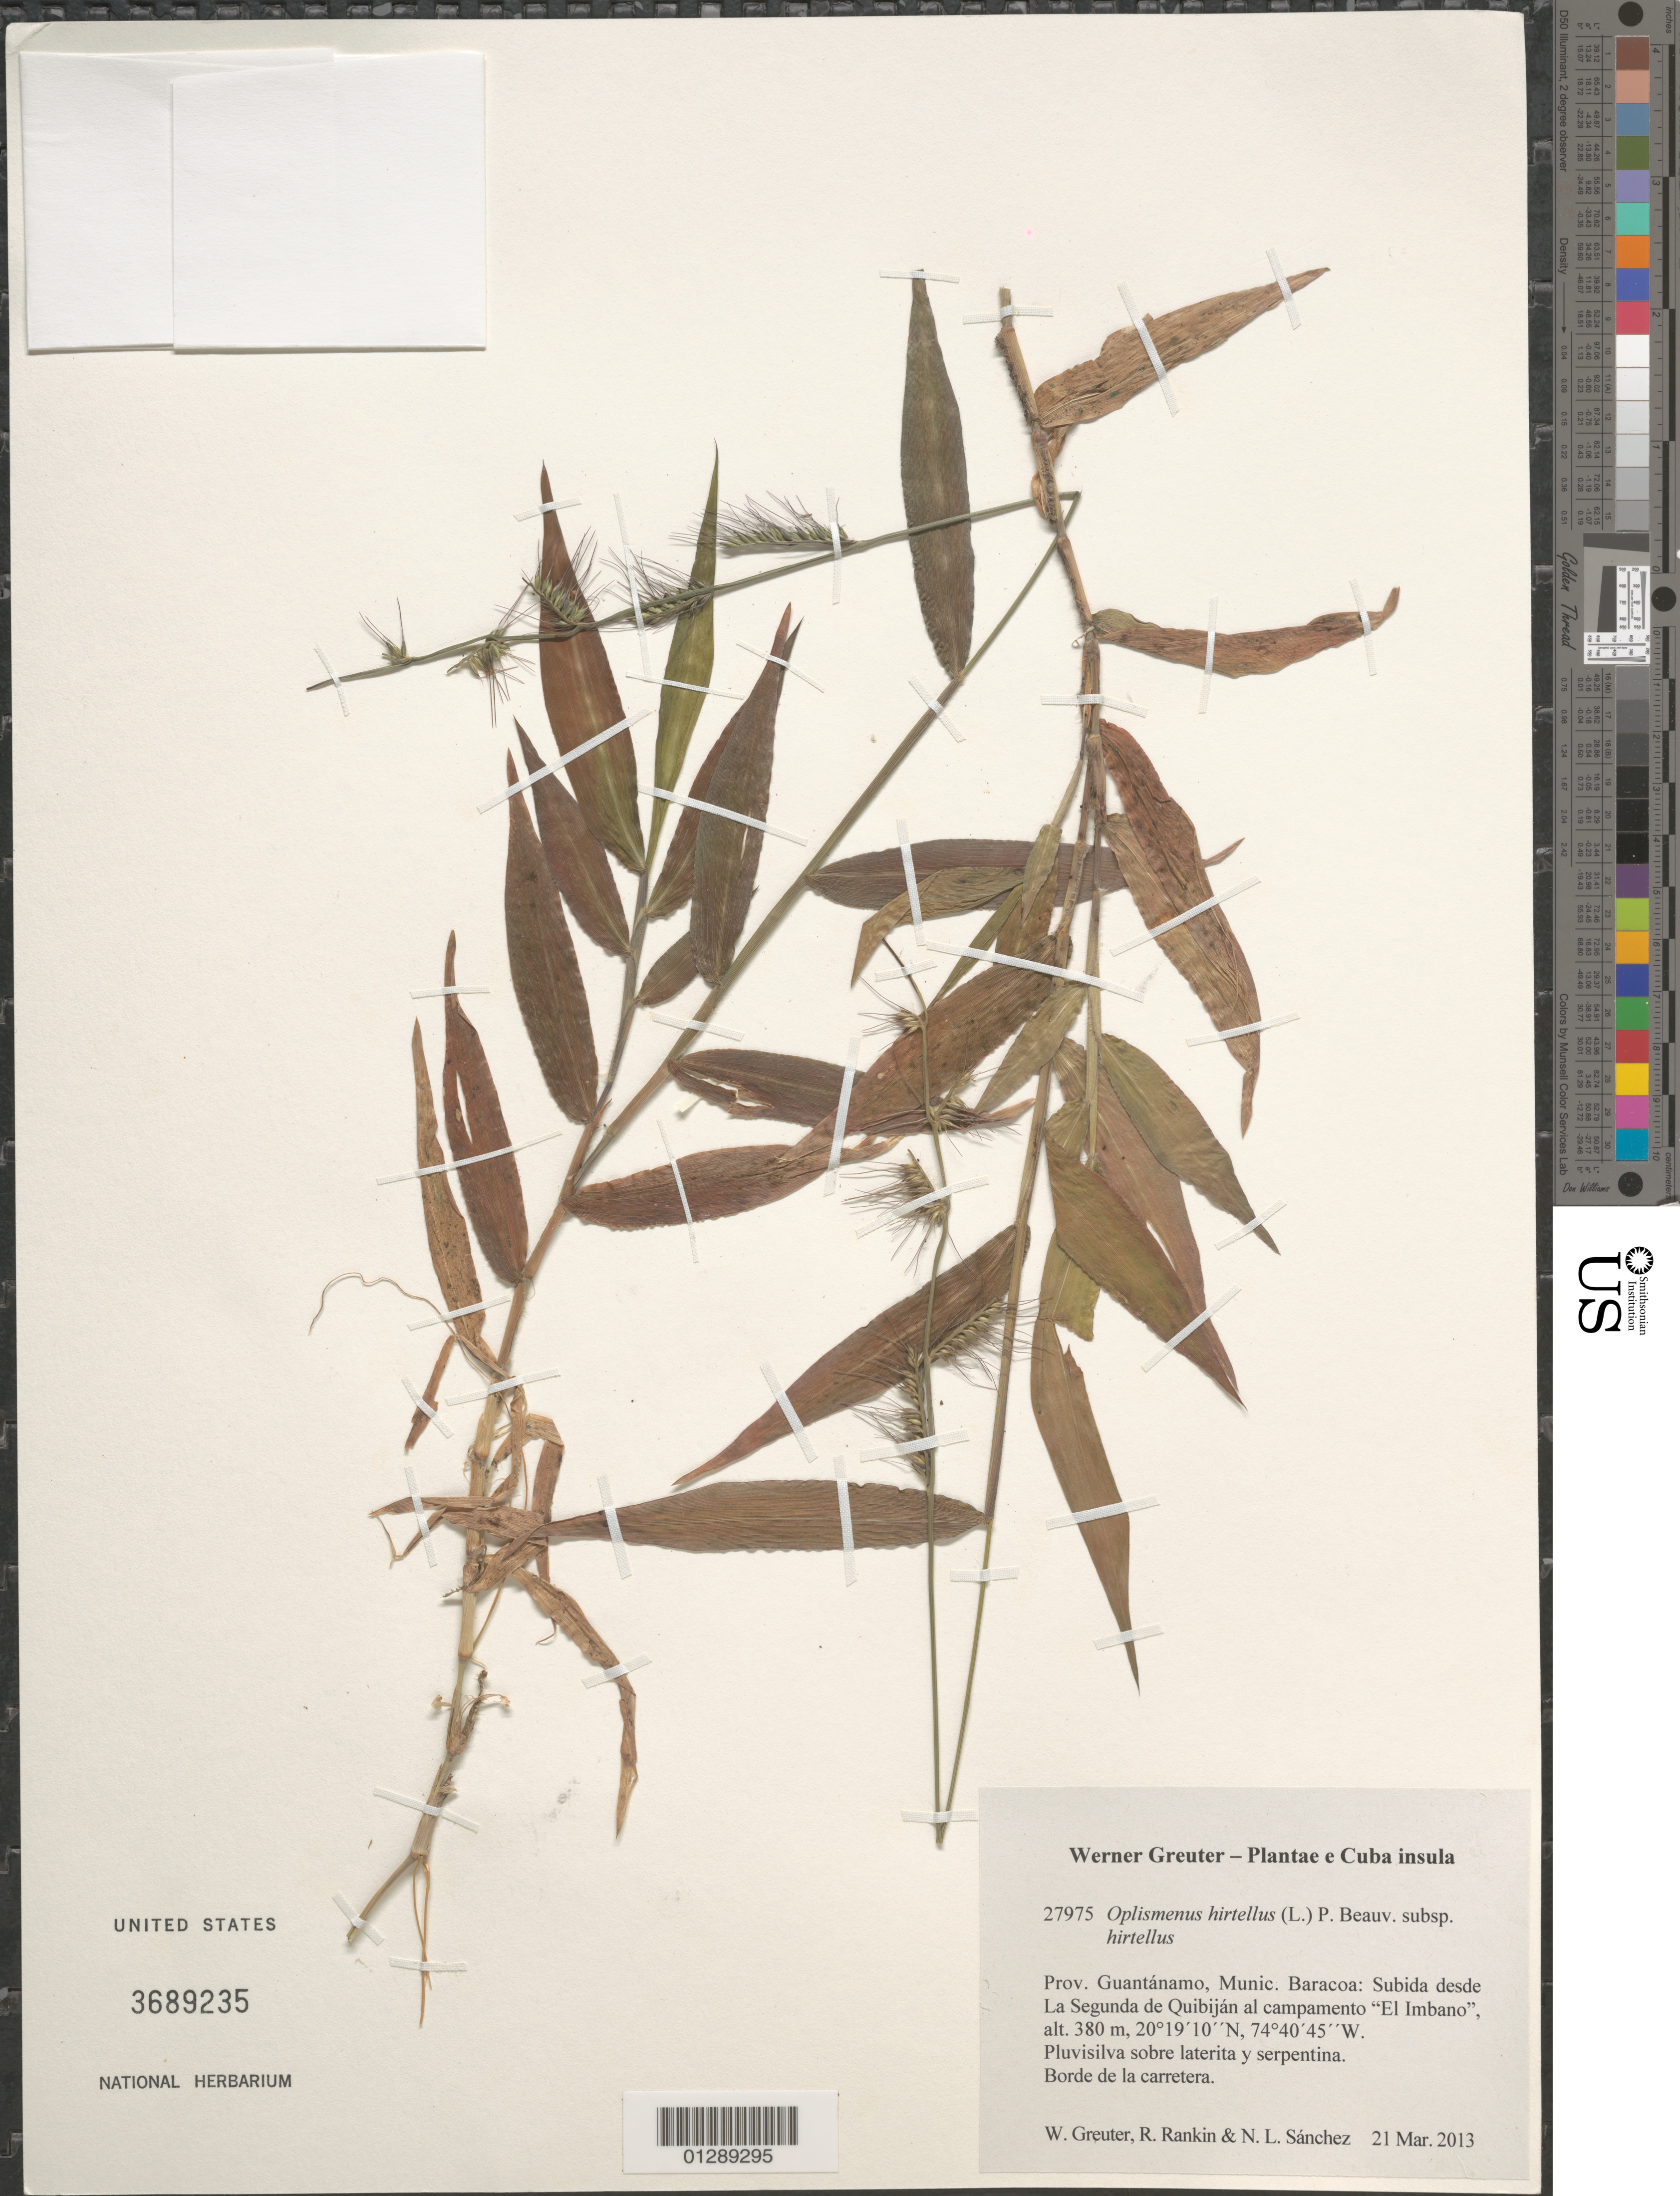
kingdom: Plantae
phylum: Tracheophyta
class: Liliopsida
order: Poales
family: Poaceae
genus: Oplismenus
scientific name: Oplismenus hirtellus subsp. hirtellus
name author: (L.) P. Beauv.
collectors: W. R. Greuter, R. Rankin Rodriguez & N. Sanchez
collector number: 27975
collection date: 2013-03-21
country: Cuba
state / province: Guantanamo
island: Cuba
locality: Munic. Baracoa: Subida desde La Segunda de Quibiján al campamento "El Imbano".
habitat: Pluvisilva sobre laterita y serpentina. Borde de la carretera.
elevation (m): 380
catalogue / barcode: US 3689235